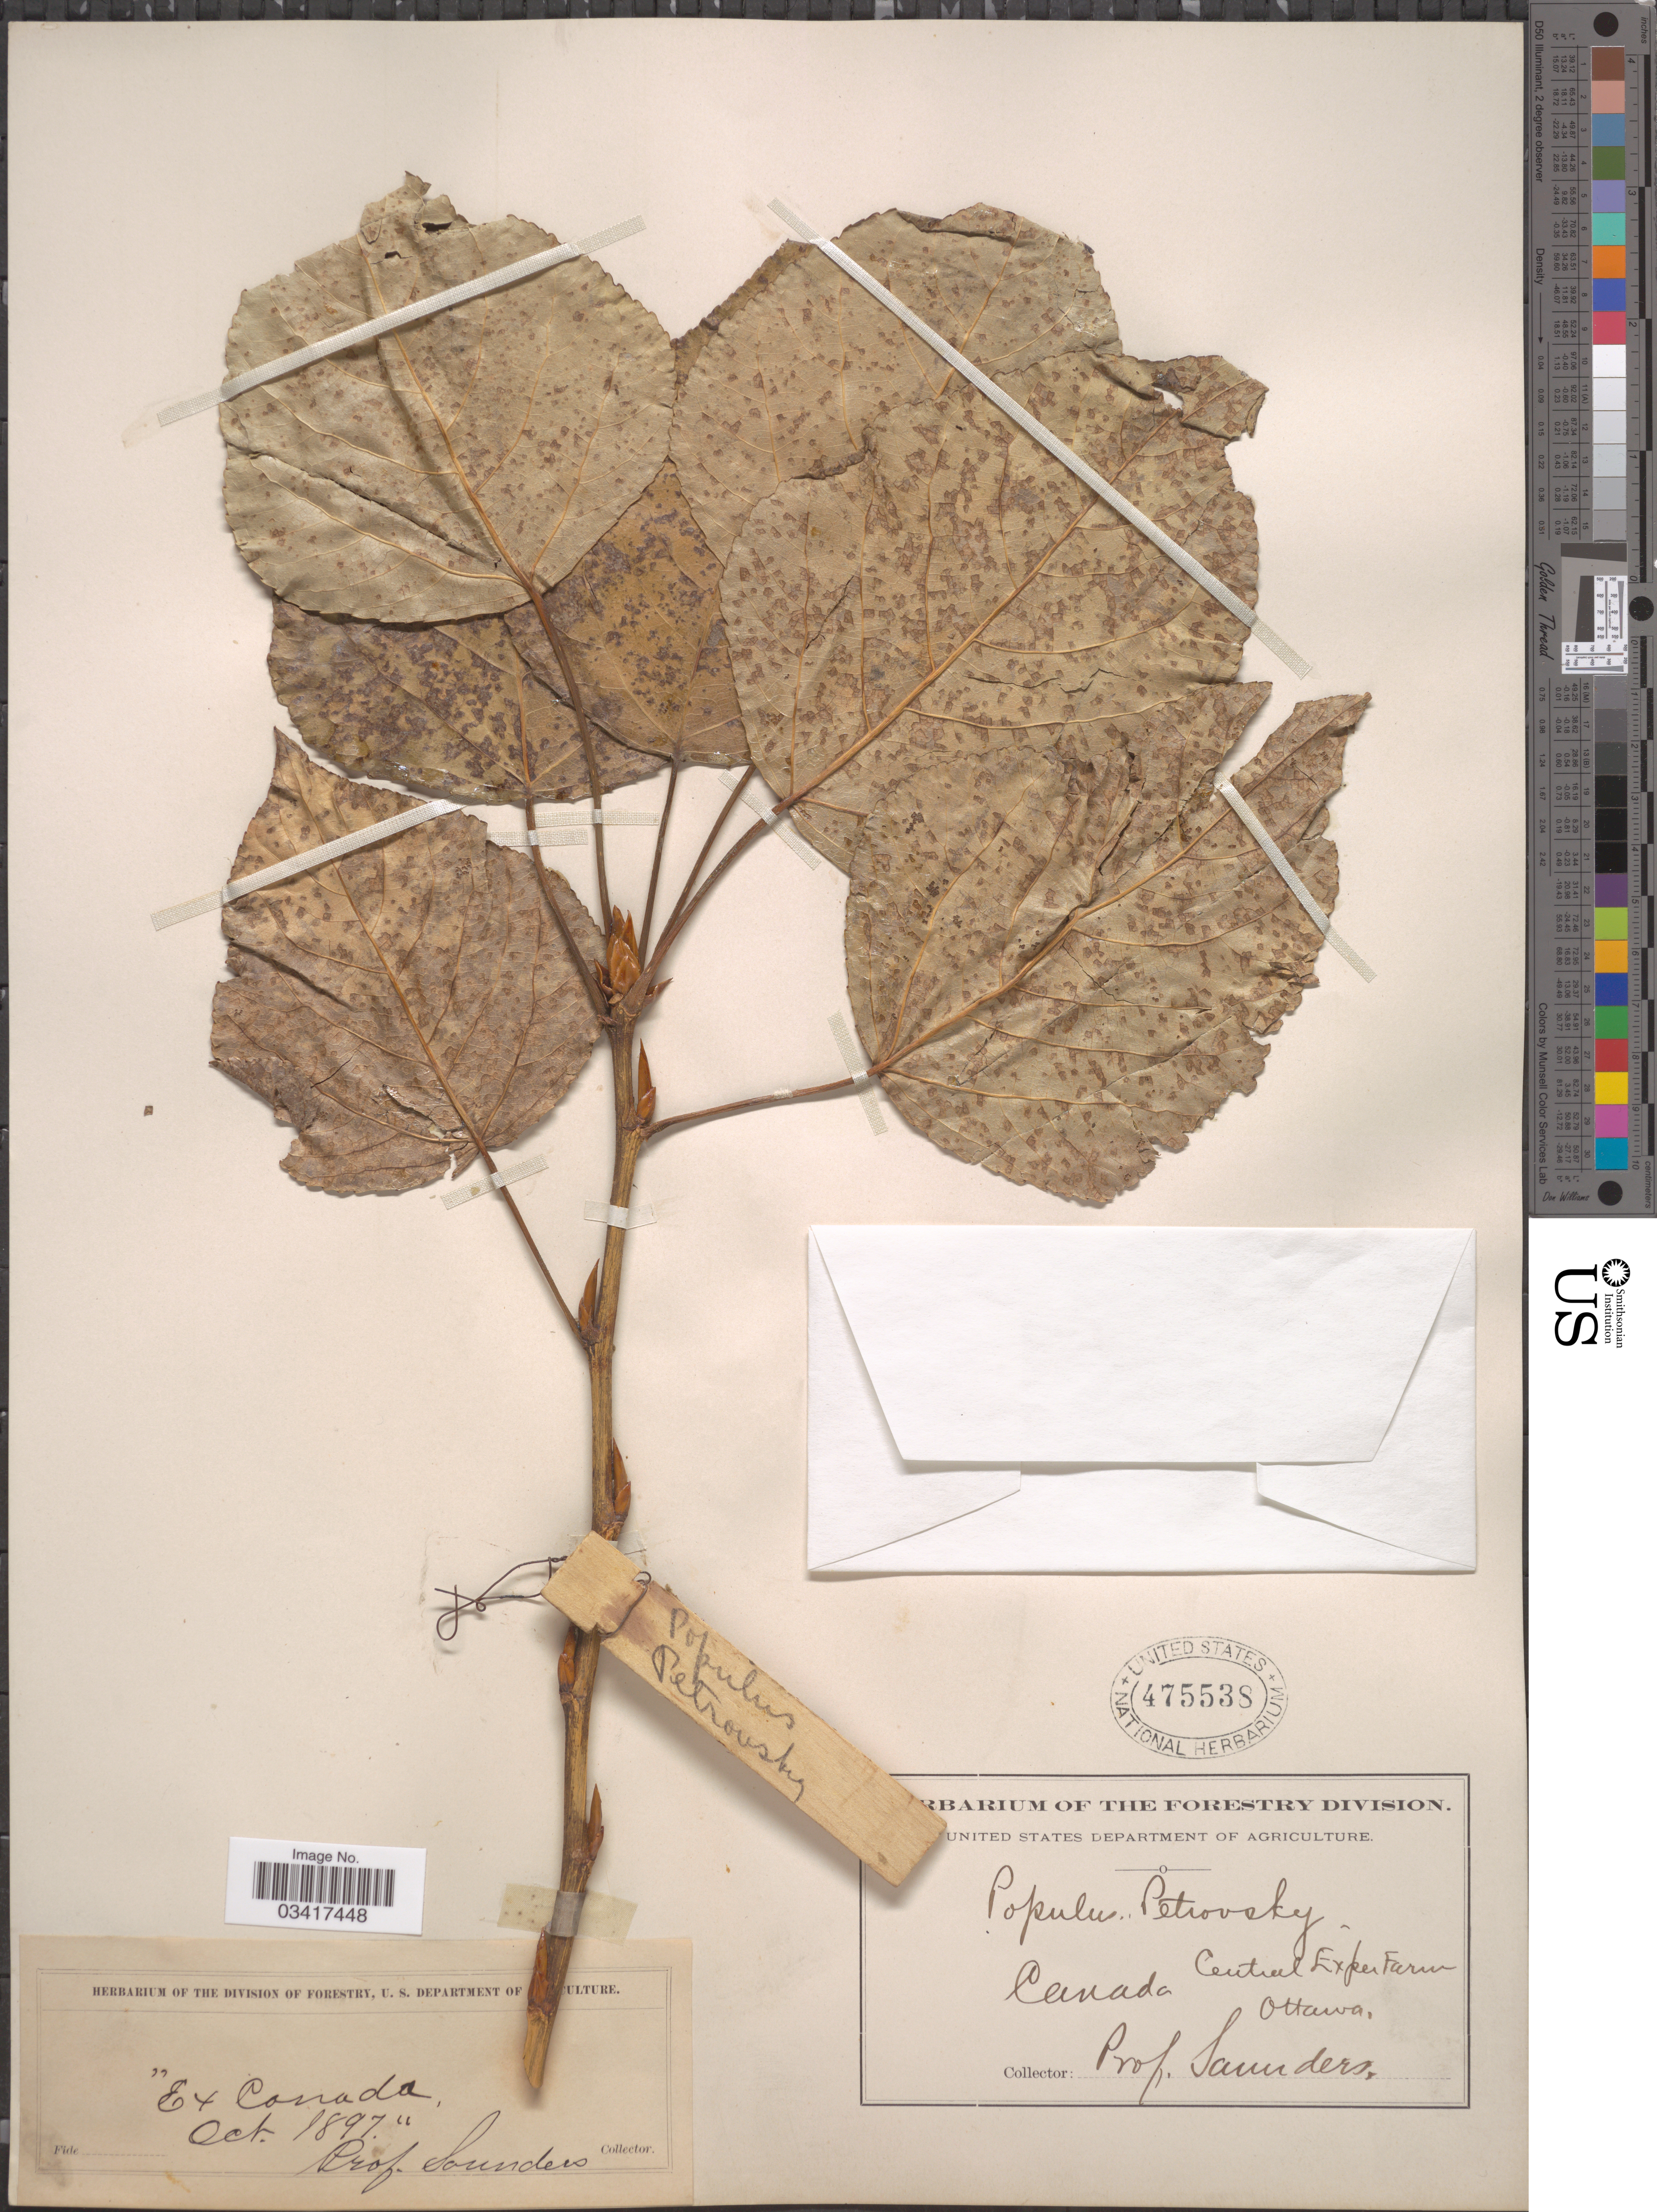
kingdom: Plantae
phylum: Tracheophyta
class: Magnoliopsida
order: Malpighiales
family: Salicaceae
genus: Populus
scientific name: Populus x petrovskoe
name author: R.I.Schröd. ex Wolkenst.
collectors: Prof. Saunders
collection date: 1897-10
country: Canada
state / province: Ontario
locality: Central Exper Farm. Ottawa.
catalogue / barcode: US 475538